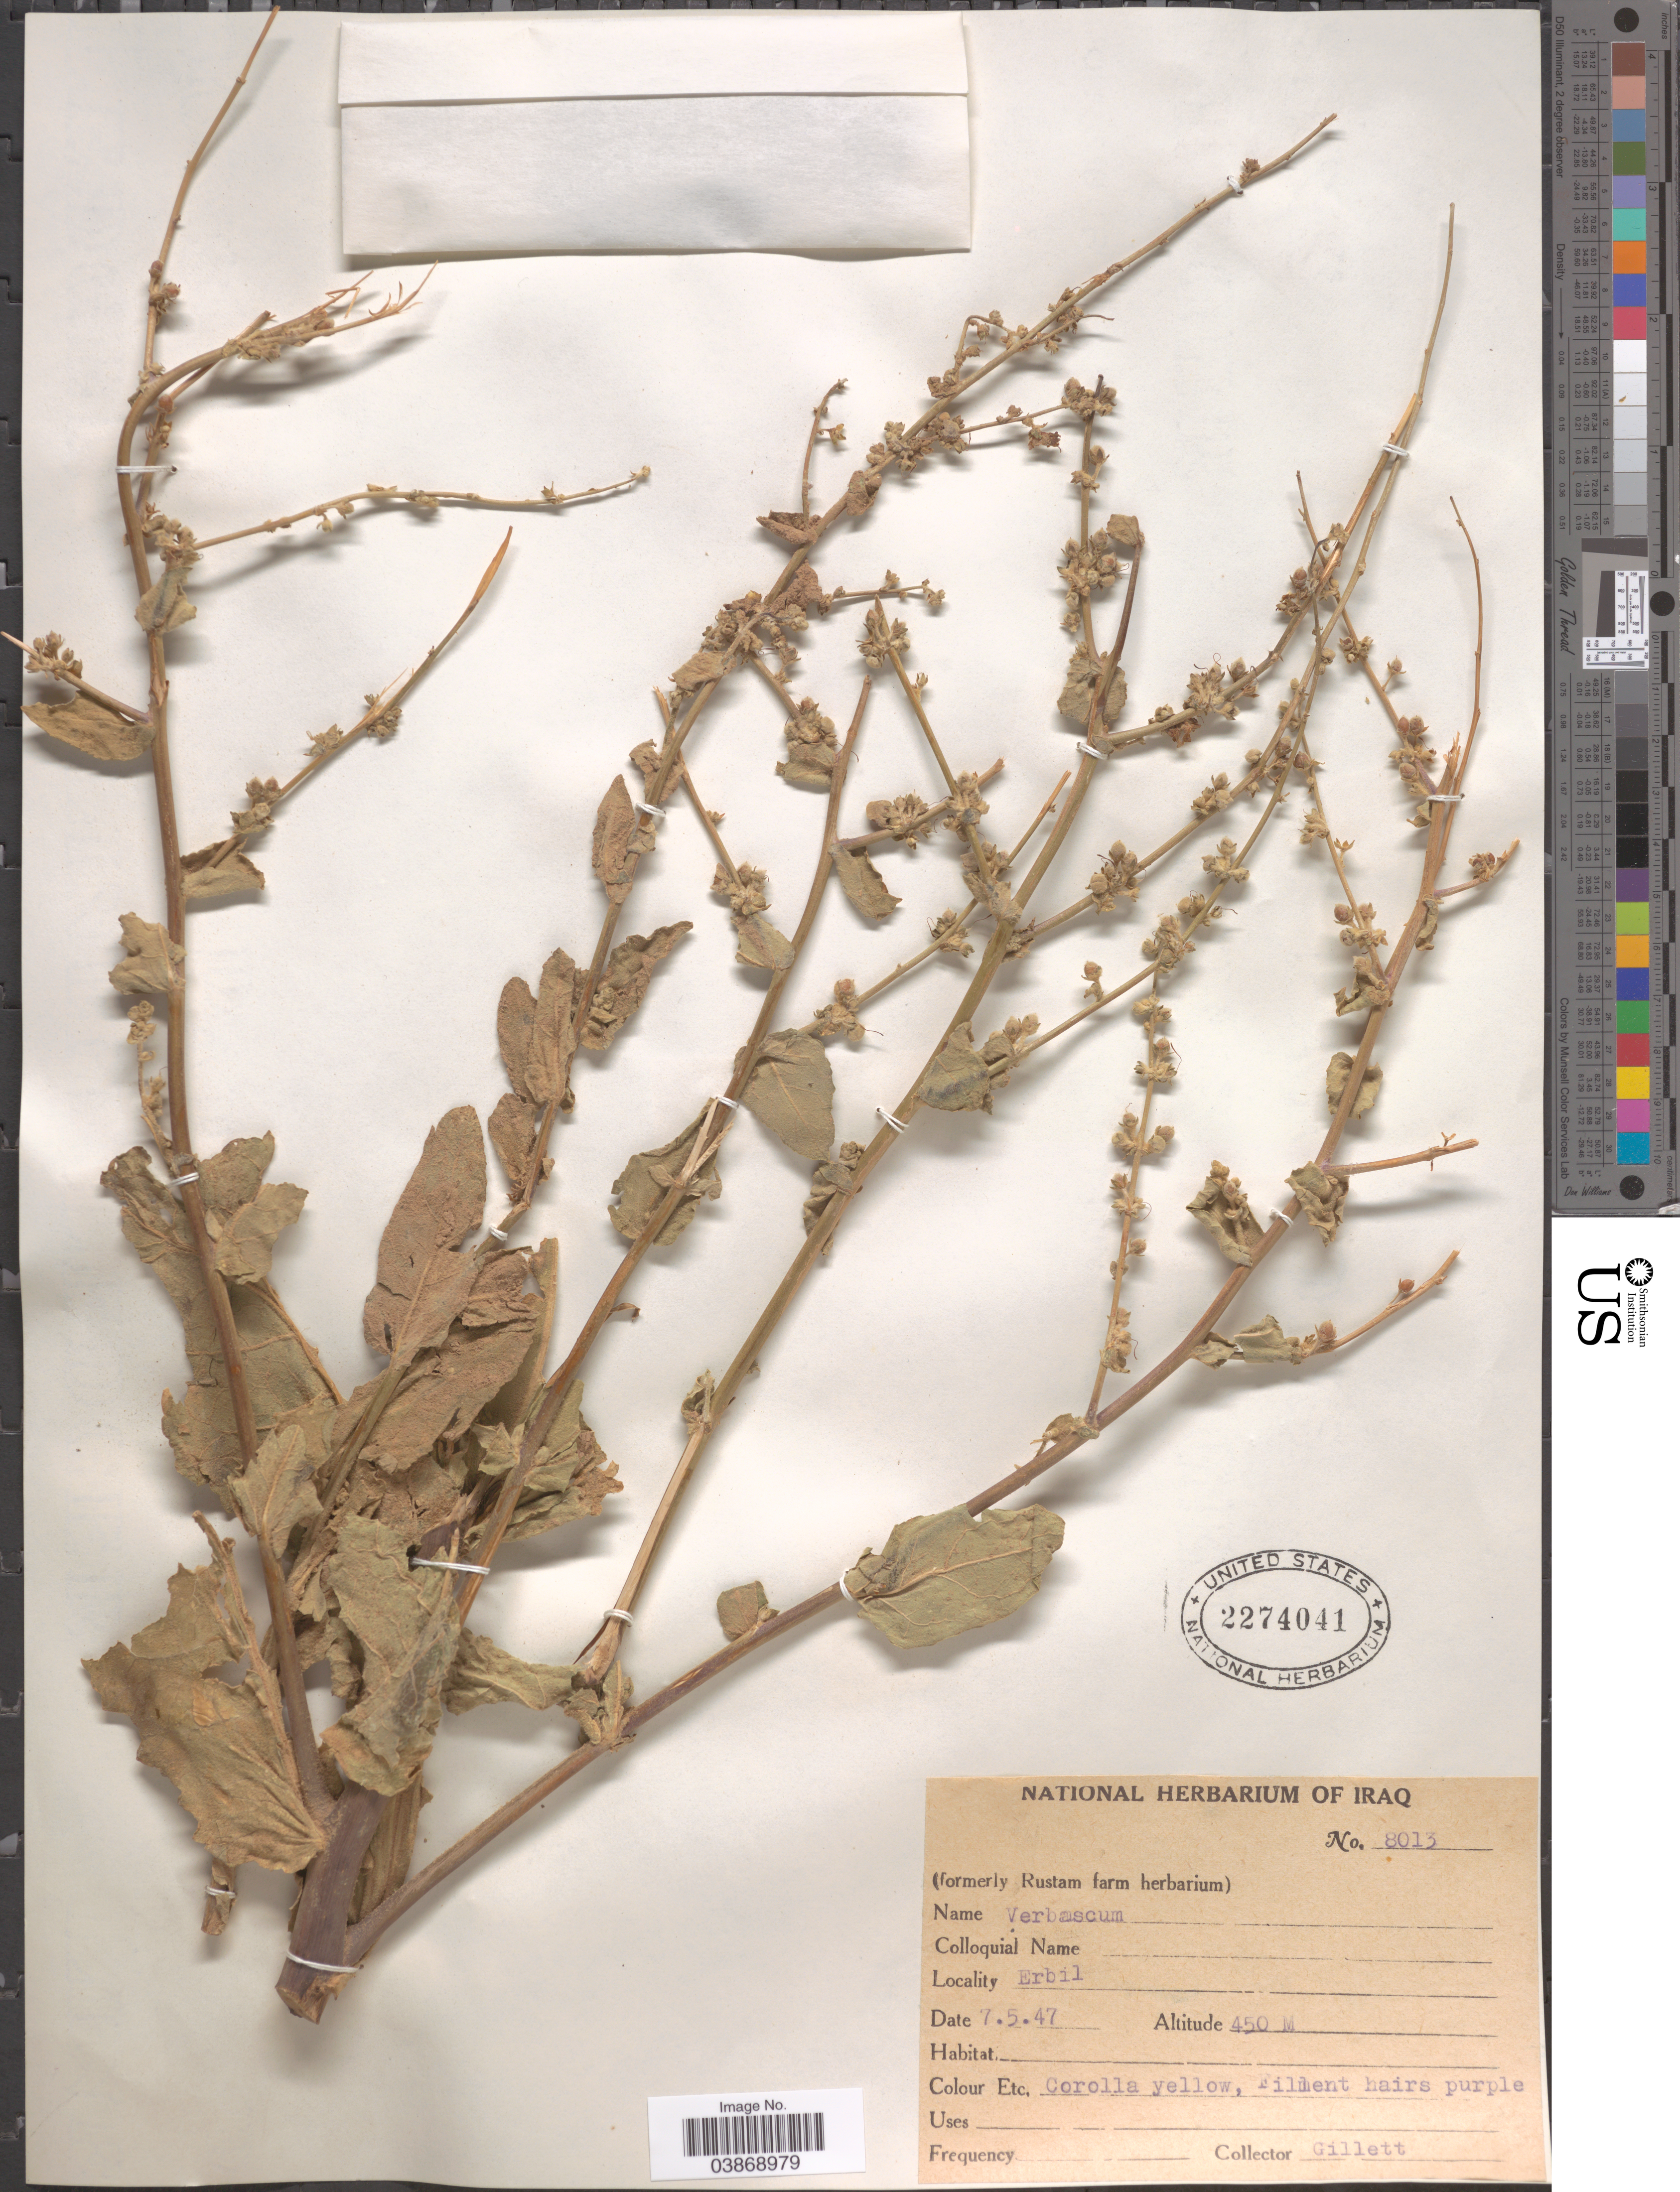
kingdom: Plantae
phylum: Tracheophyta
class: Magnoliopsida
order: Lamiales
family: Scrophulariaceae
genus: Verbascum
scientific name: Verbascum sp.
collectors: Gillett, --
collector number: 8013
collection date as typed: Transcribed d/m/y: 7/5/47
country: Iraq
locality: Erbil.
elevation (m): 450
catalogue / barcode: US 2274041